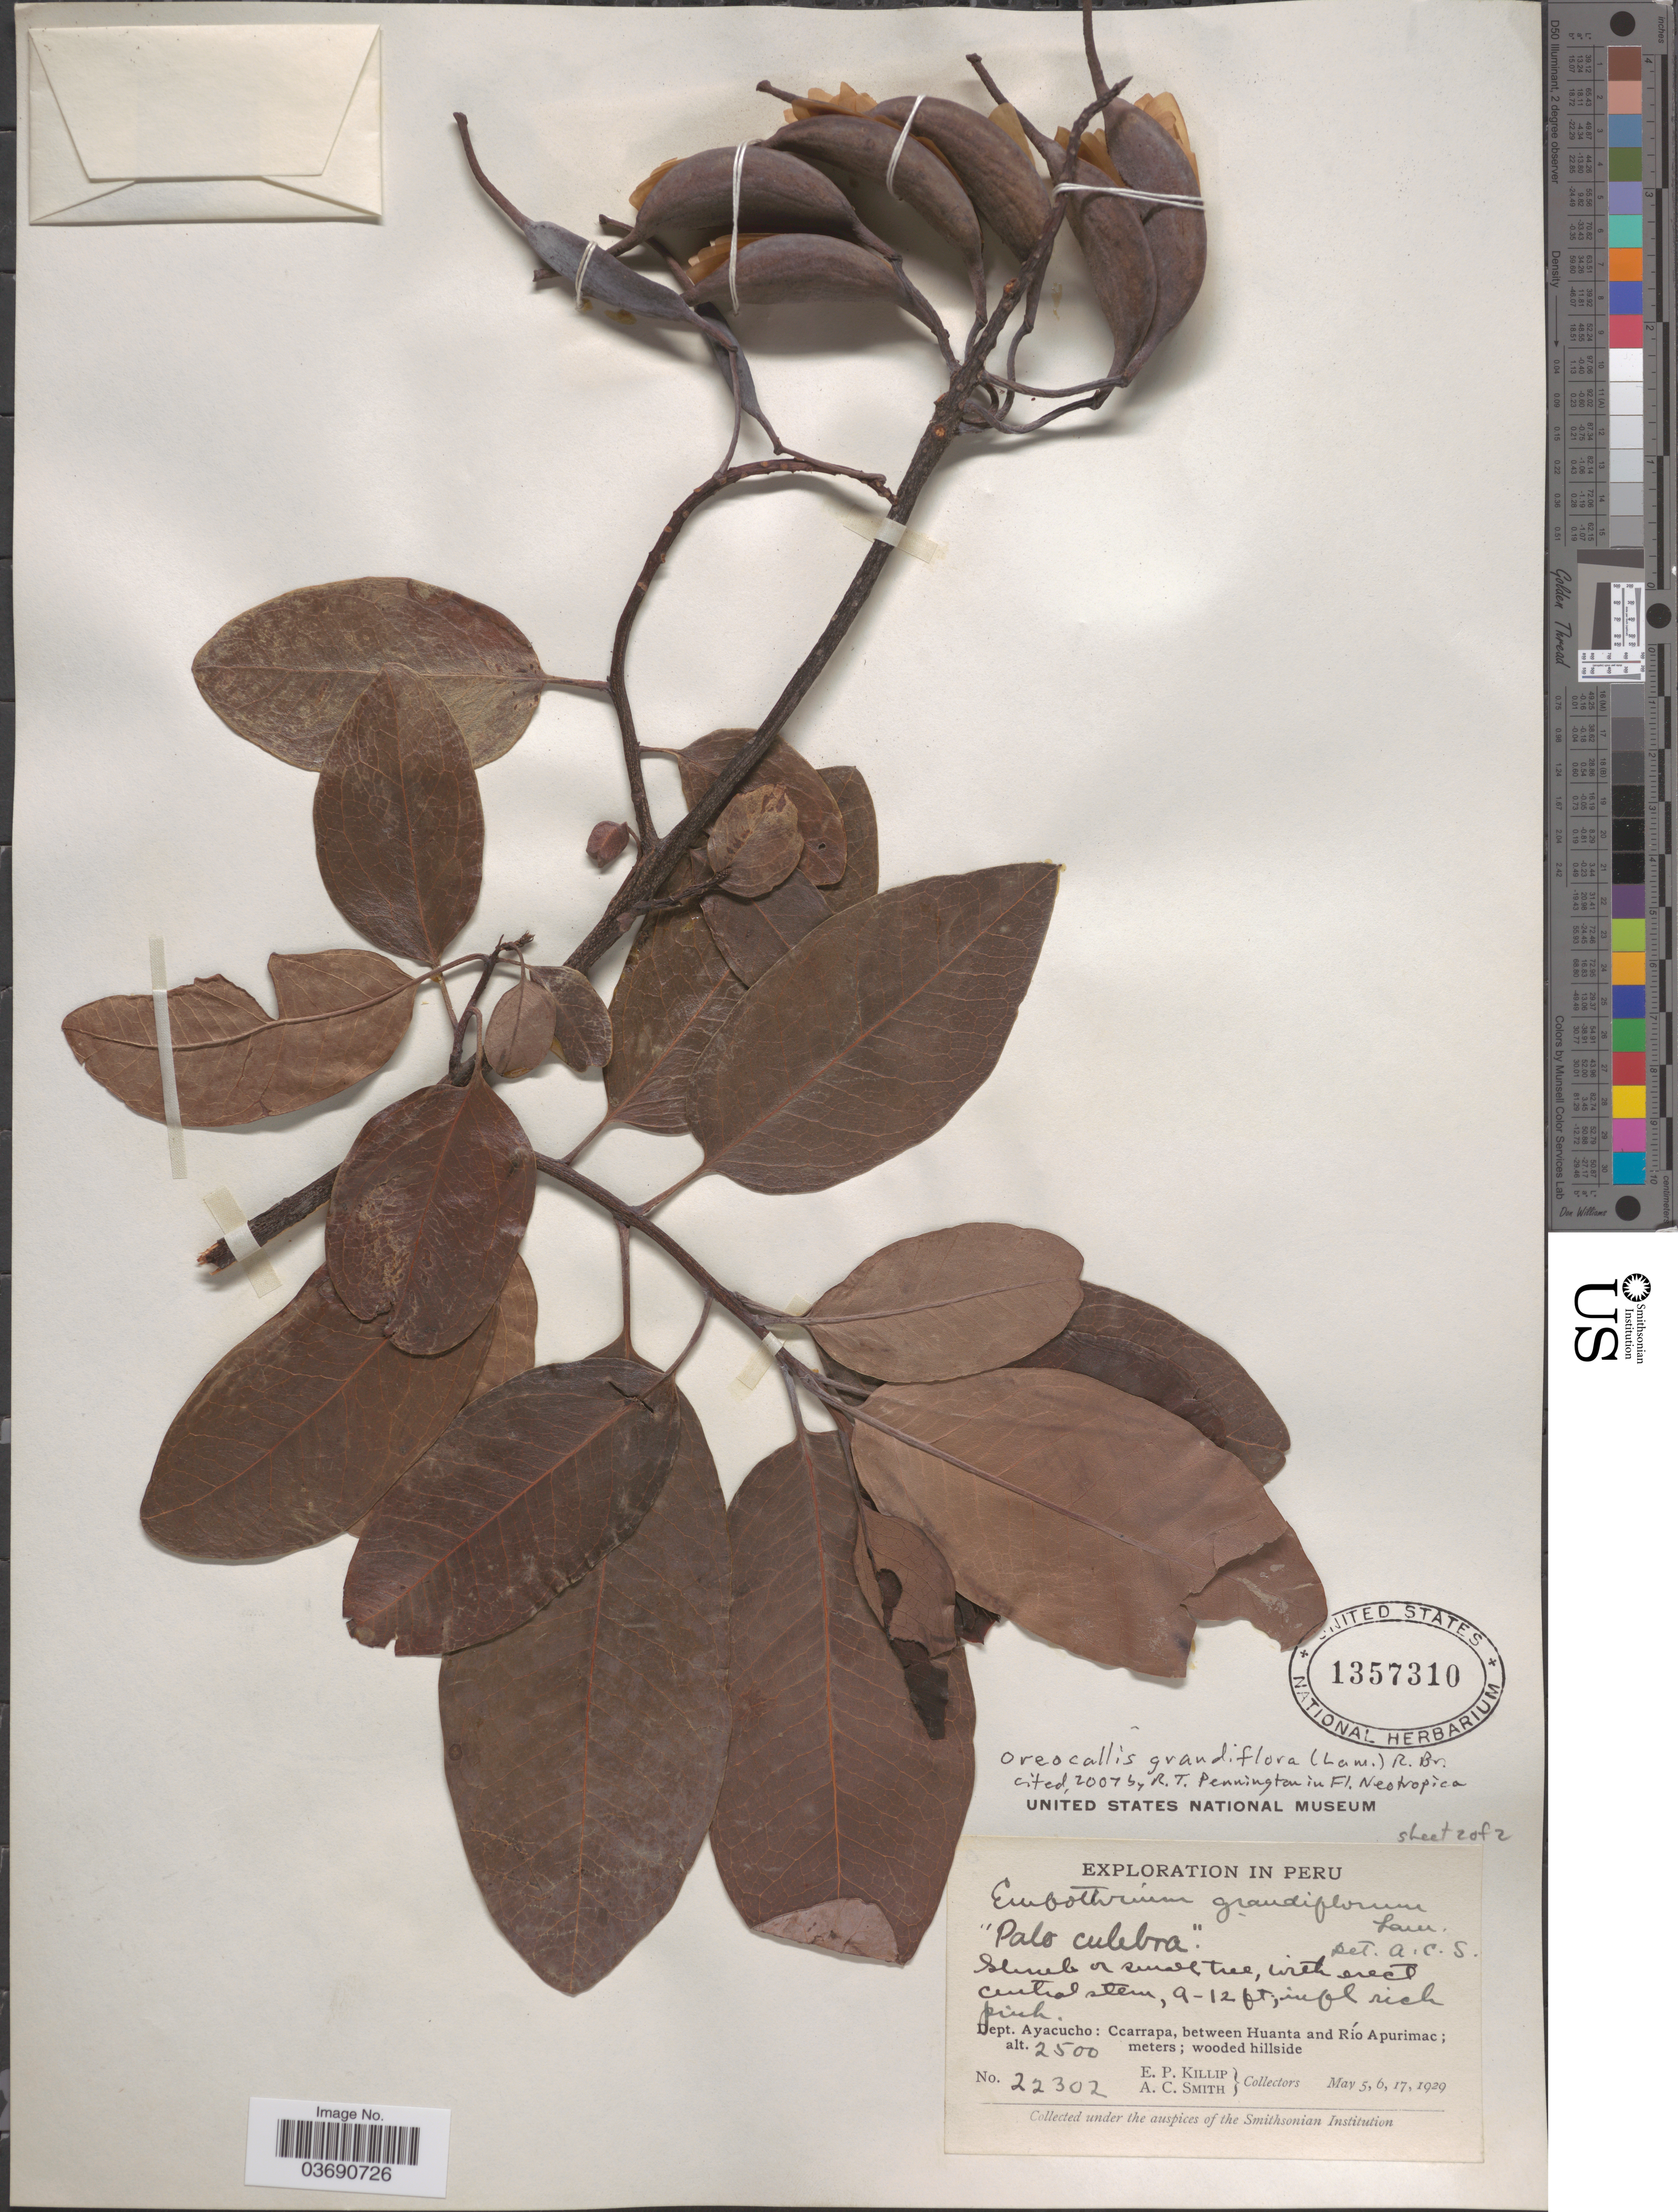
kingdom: Plantae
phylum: Tracheophyta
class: Magnoliopsida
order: Proteales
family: Proteaceae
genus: Oreocallis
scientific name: Oreocallis grandiflora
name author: (Lam.) R. Br.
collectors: E. P. Killip & A. C. Smith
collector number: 22302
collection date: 1929-05-05/1929-05-17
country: Peru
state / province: Ayacucho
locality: Dept. Ayacucho: Ccarrapa, between Huanta and Río Apurimac; wooded hillside.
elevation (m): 2500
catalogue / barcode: US 1357310